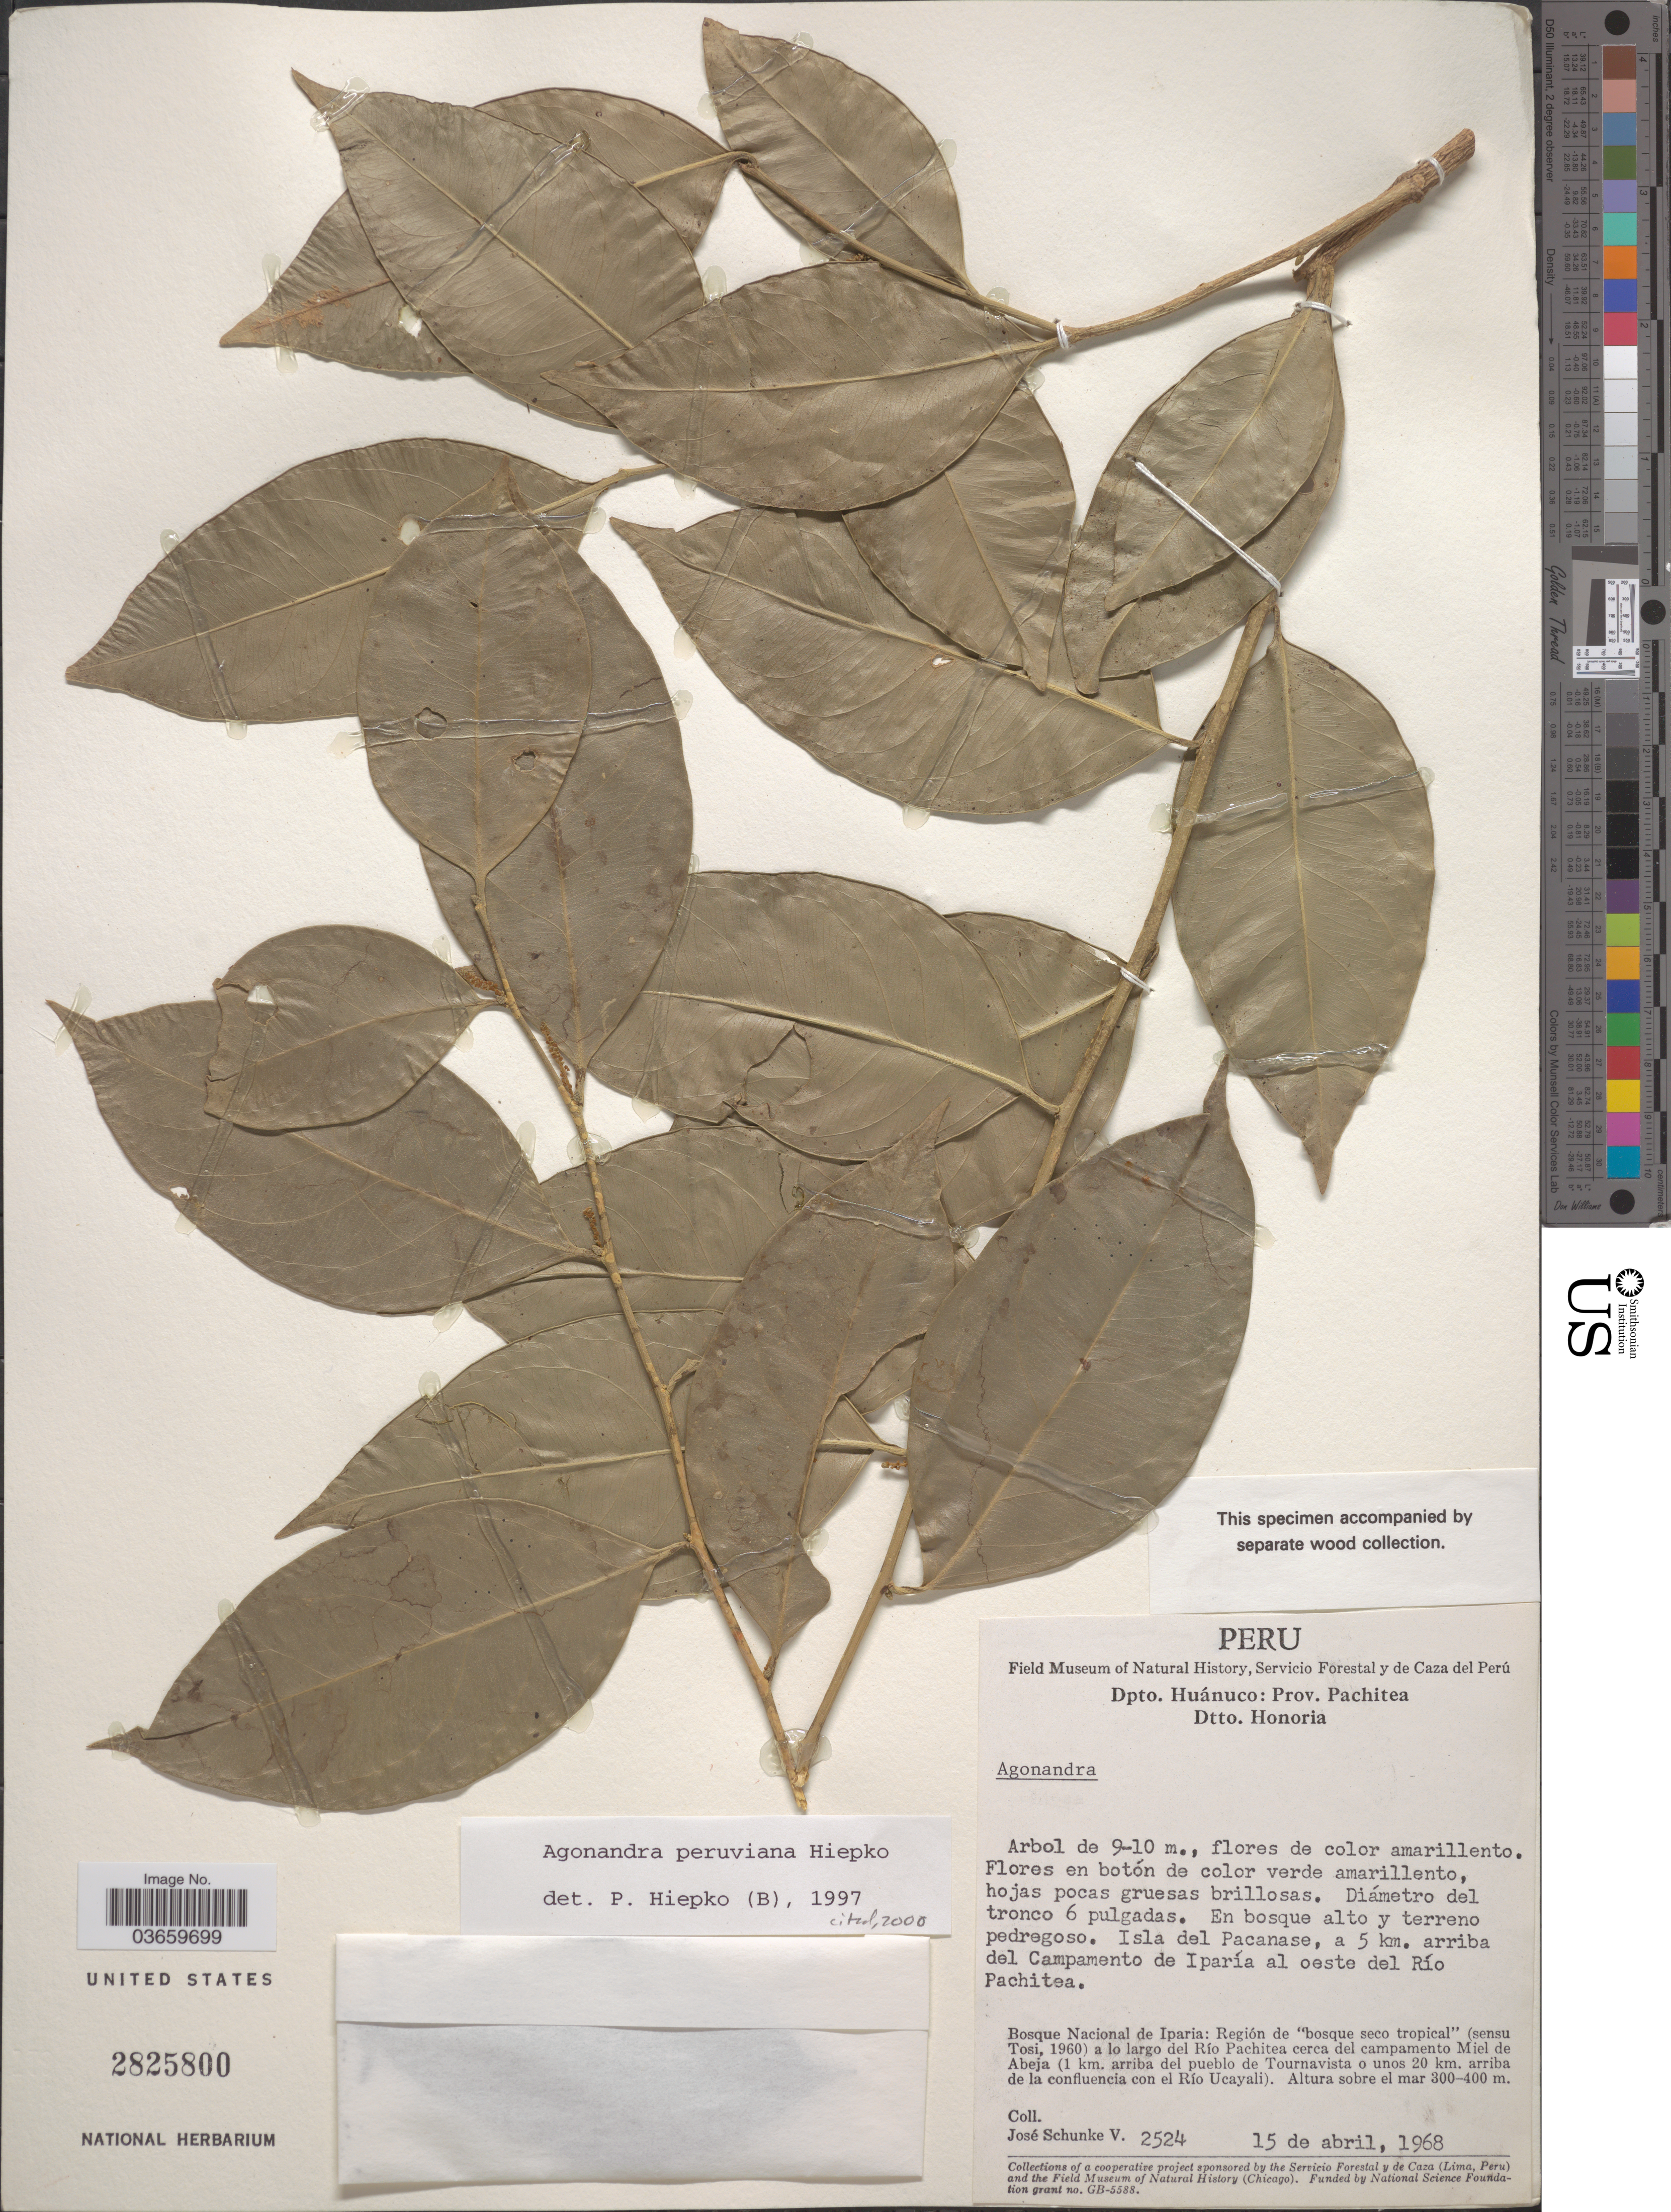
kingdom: Plantae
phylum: Tracheophyta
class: Magnoliopsida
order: Santalales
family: Opiliaceae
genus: Agonandra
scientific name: Agonandra peruviana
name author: Hiepko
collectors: J. Schunke Vigo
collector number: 2524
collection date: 1968-04-15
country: Peru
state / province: Huánuco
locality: Dpto. Huánuco: Prov. Pachitea. Dtto. Honoria. Isla del Pacanase, a 5 km. arriba del Campamento de Iparía al oeste del Río Pachitea. Bosque Nacional de Iparia: Región de "bosque seco tropical" (sensu Tosi, 1960) a lo largo del Río Pachitea cerca del campamento Miel de Abeja (1 km. arriba del pueblo de Tournavista o unos 20 km. arriba de la confluencia con el Río Ucayali).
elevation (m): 300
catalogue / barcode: US 2825800